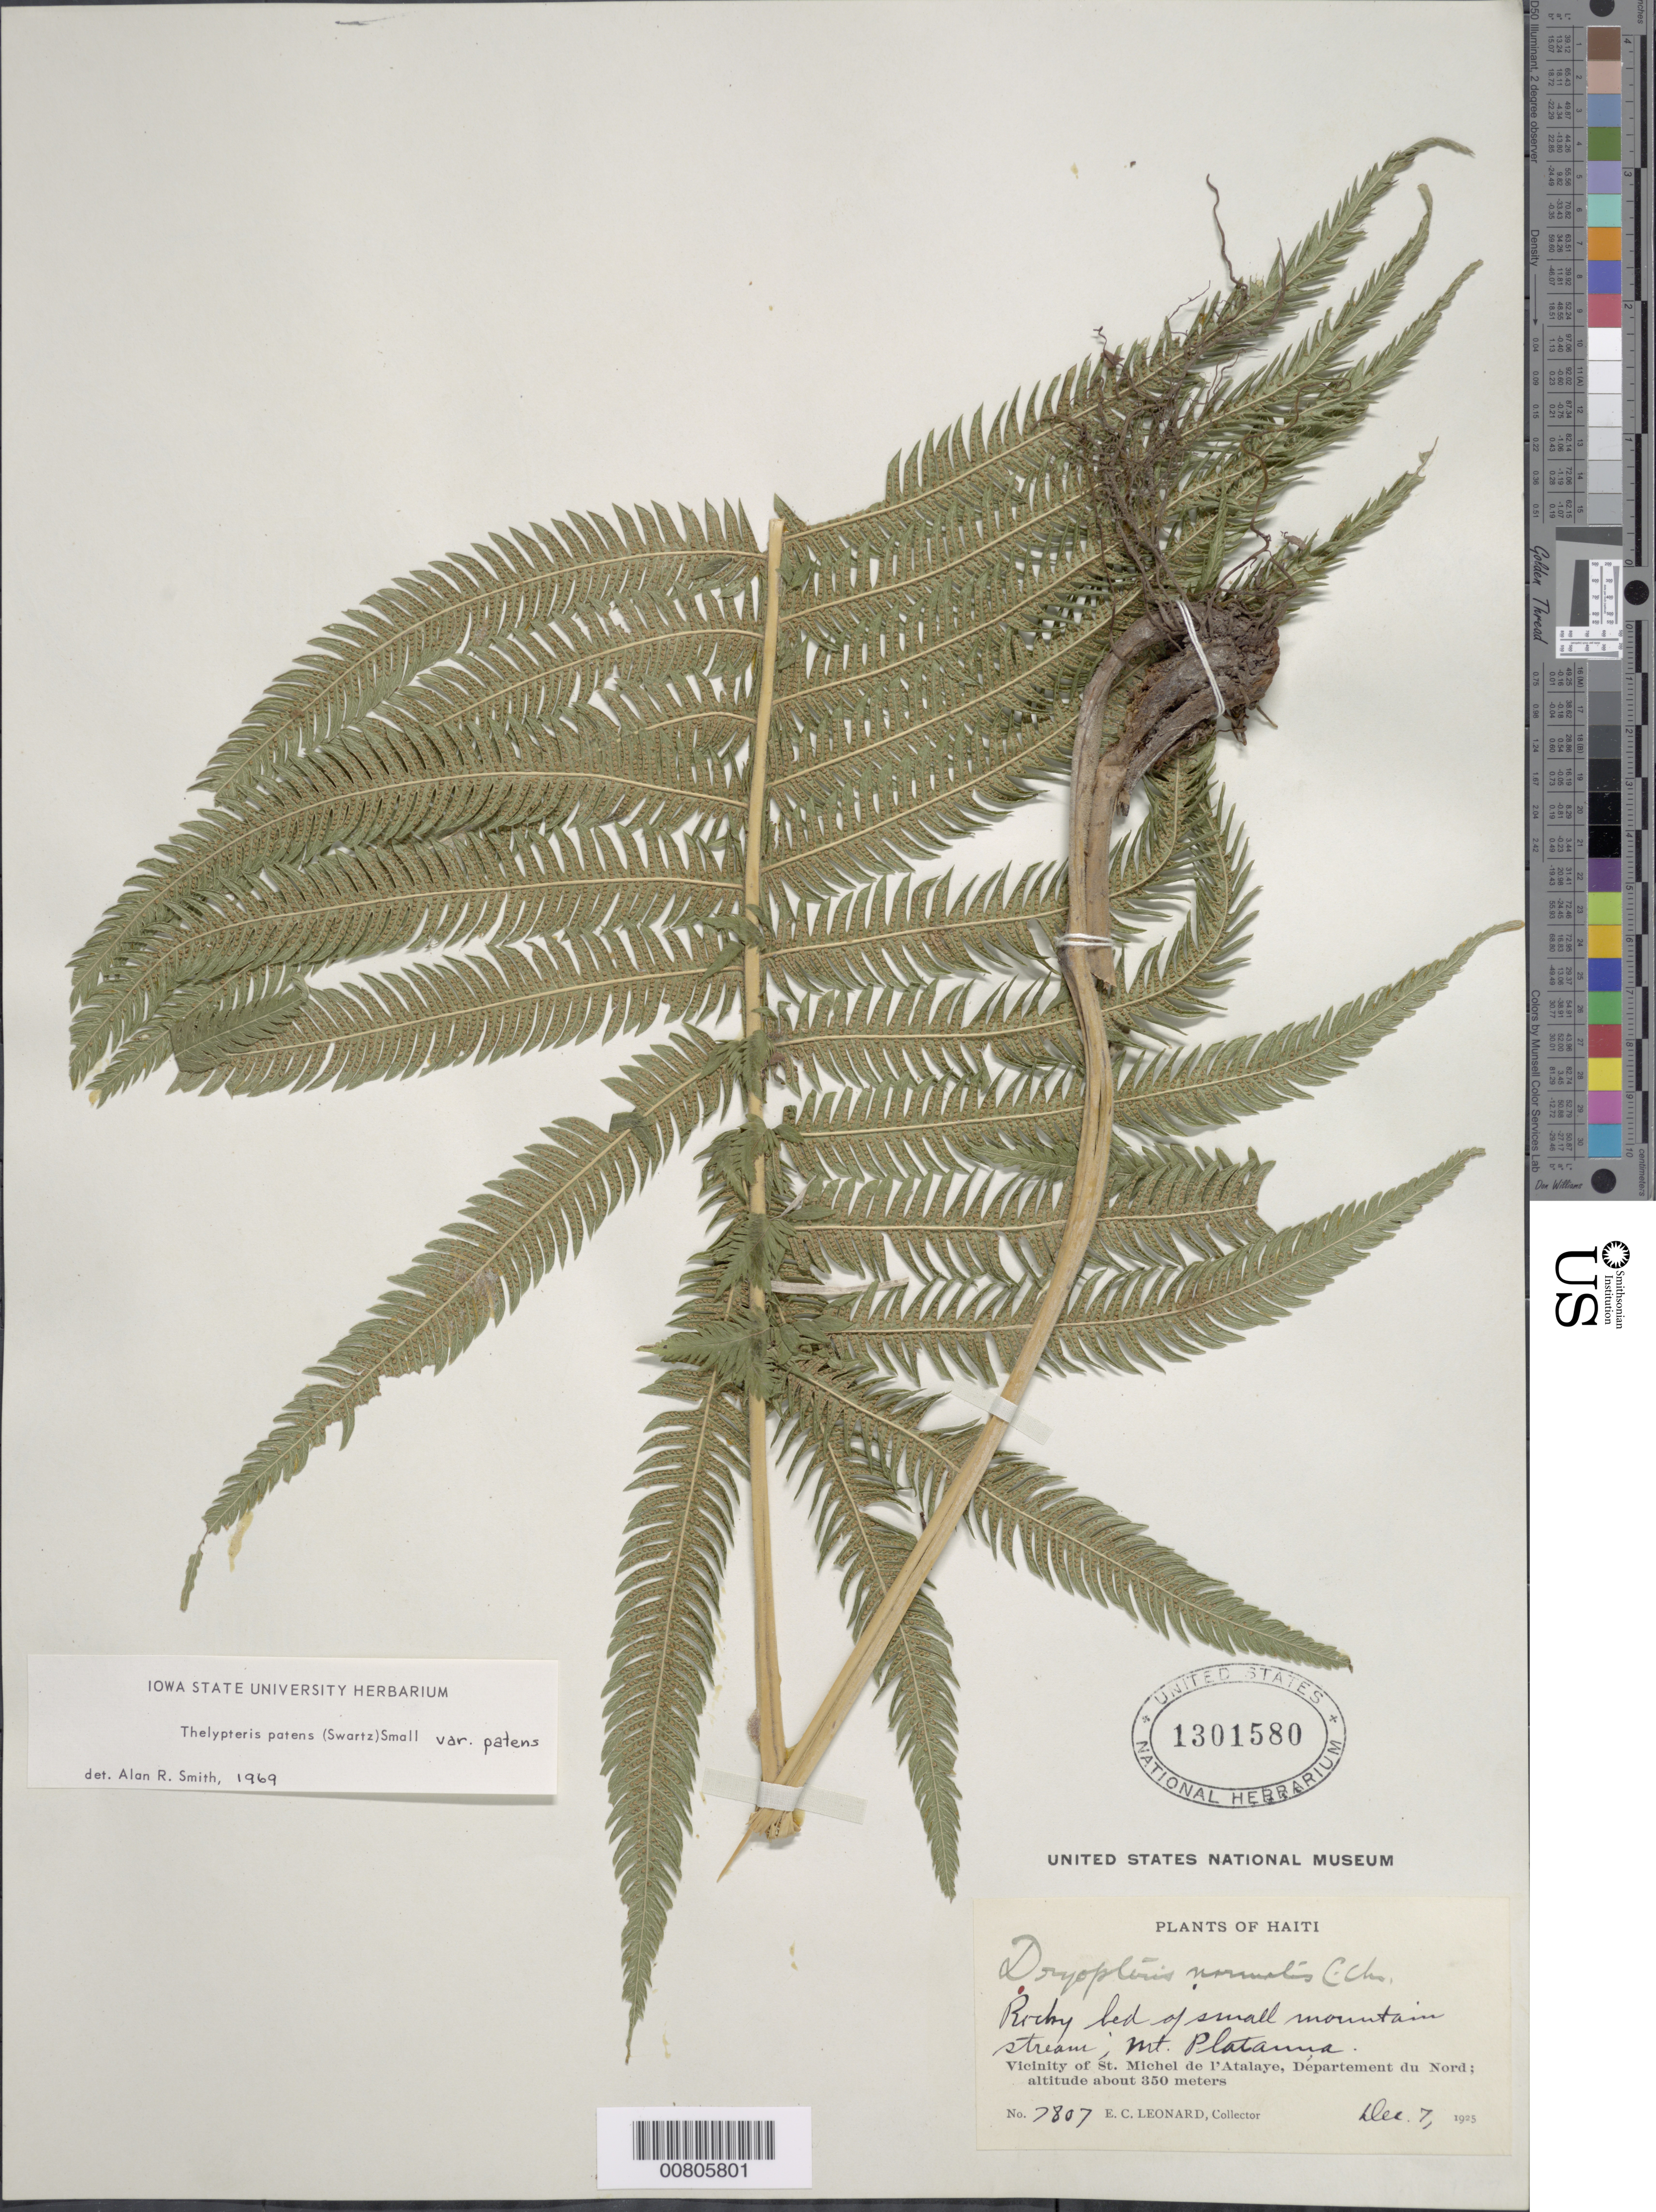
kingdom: Plantae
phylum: Tracheophyta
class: Polypodiopsida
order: Polypodiales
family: Thelypteridaceae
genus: Christella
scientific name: Christella patens var. patens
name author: (Sw.) Holttum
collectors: E. C. Leonard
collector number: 7807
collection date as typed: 07 Dec 1925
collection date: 1925-12-07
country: Haiti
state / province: Nord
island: Hispaniola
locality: Ste. Michel de l'Atalaye vicinity, Mt. Plantanna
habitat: Rocky bed of small mountain stream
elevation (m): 350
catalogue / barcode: US 1301580